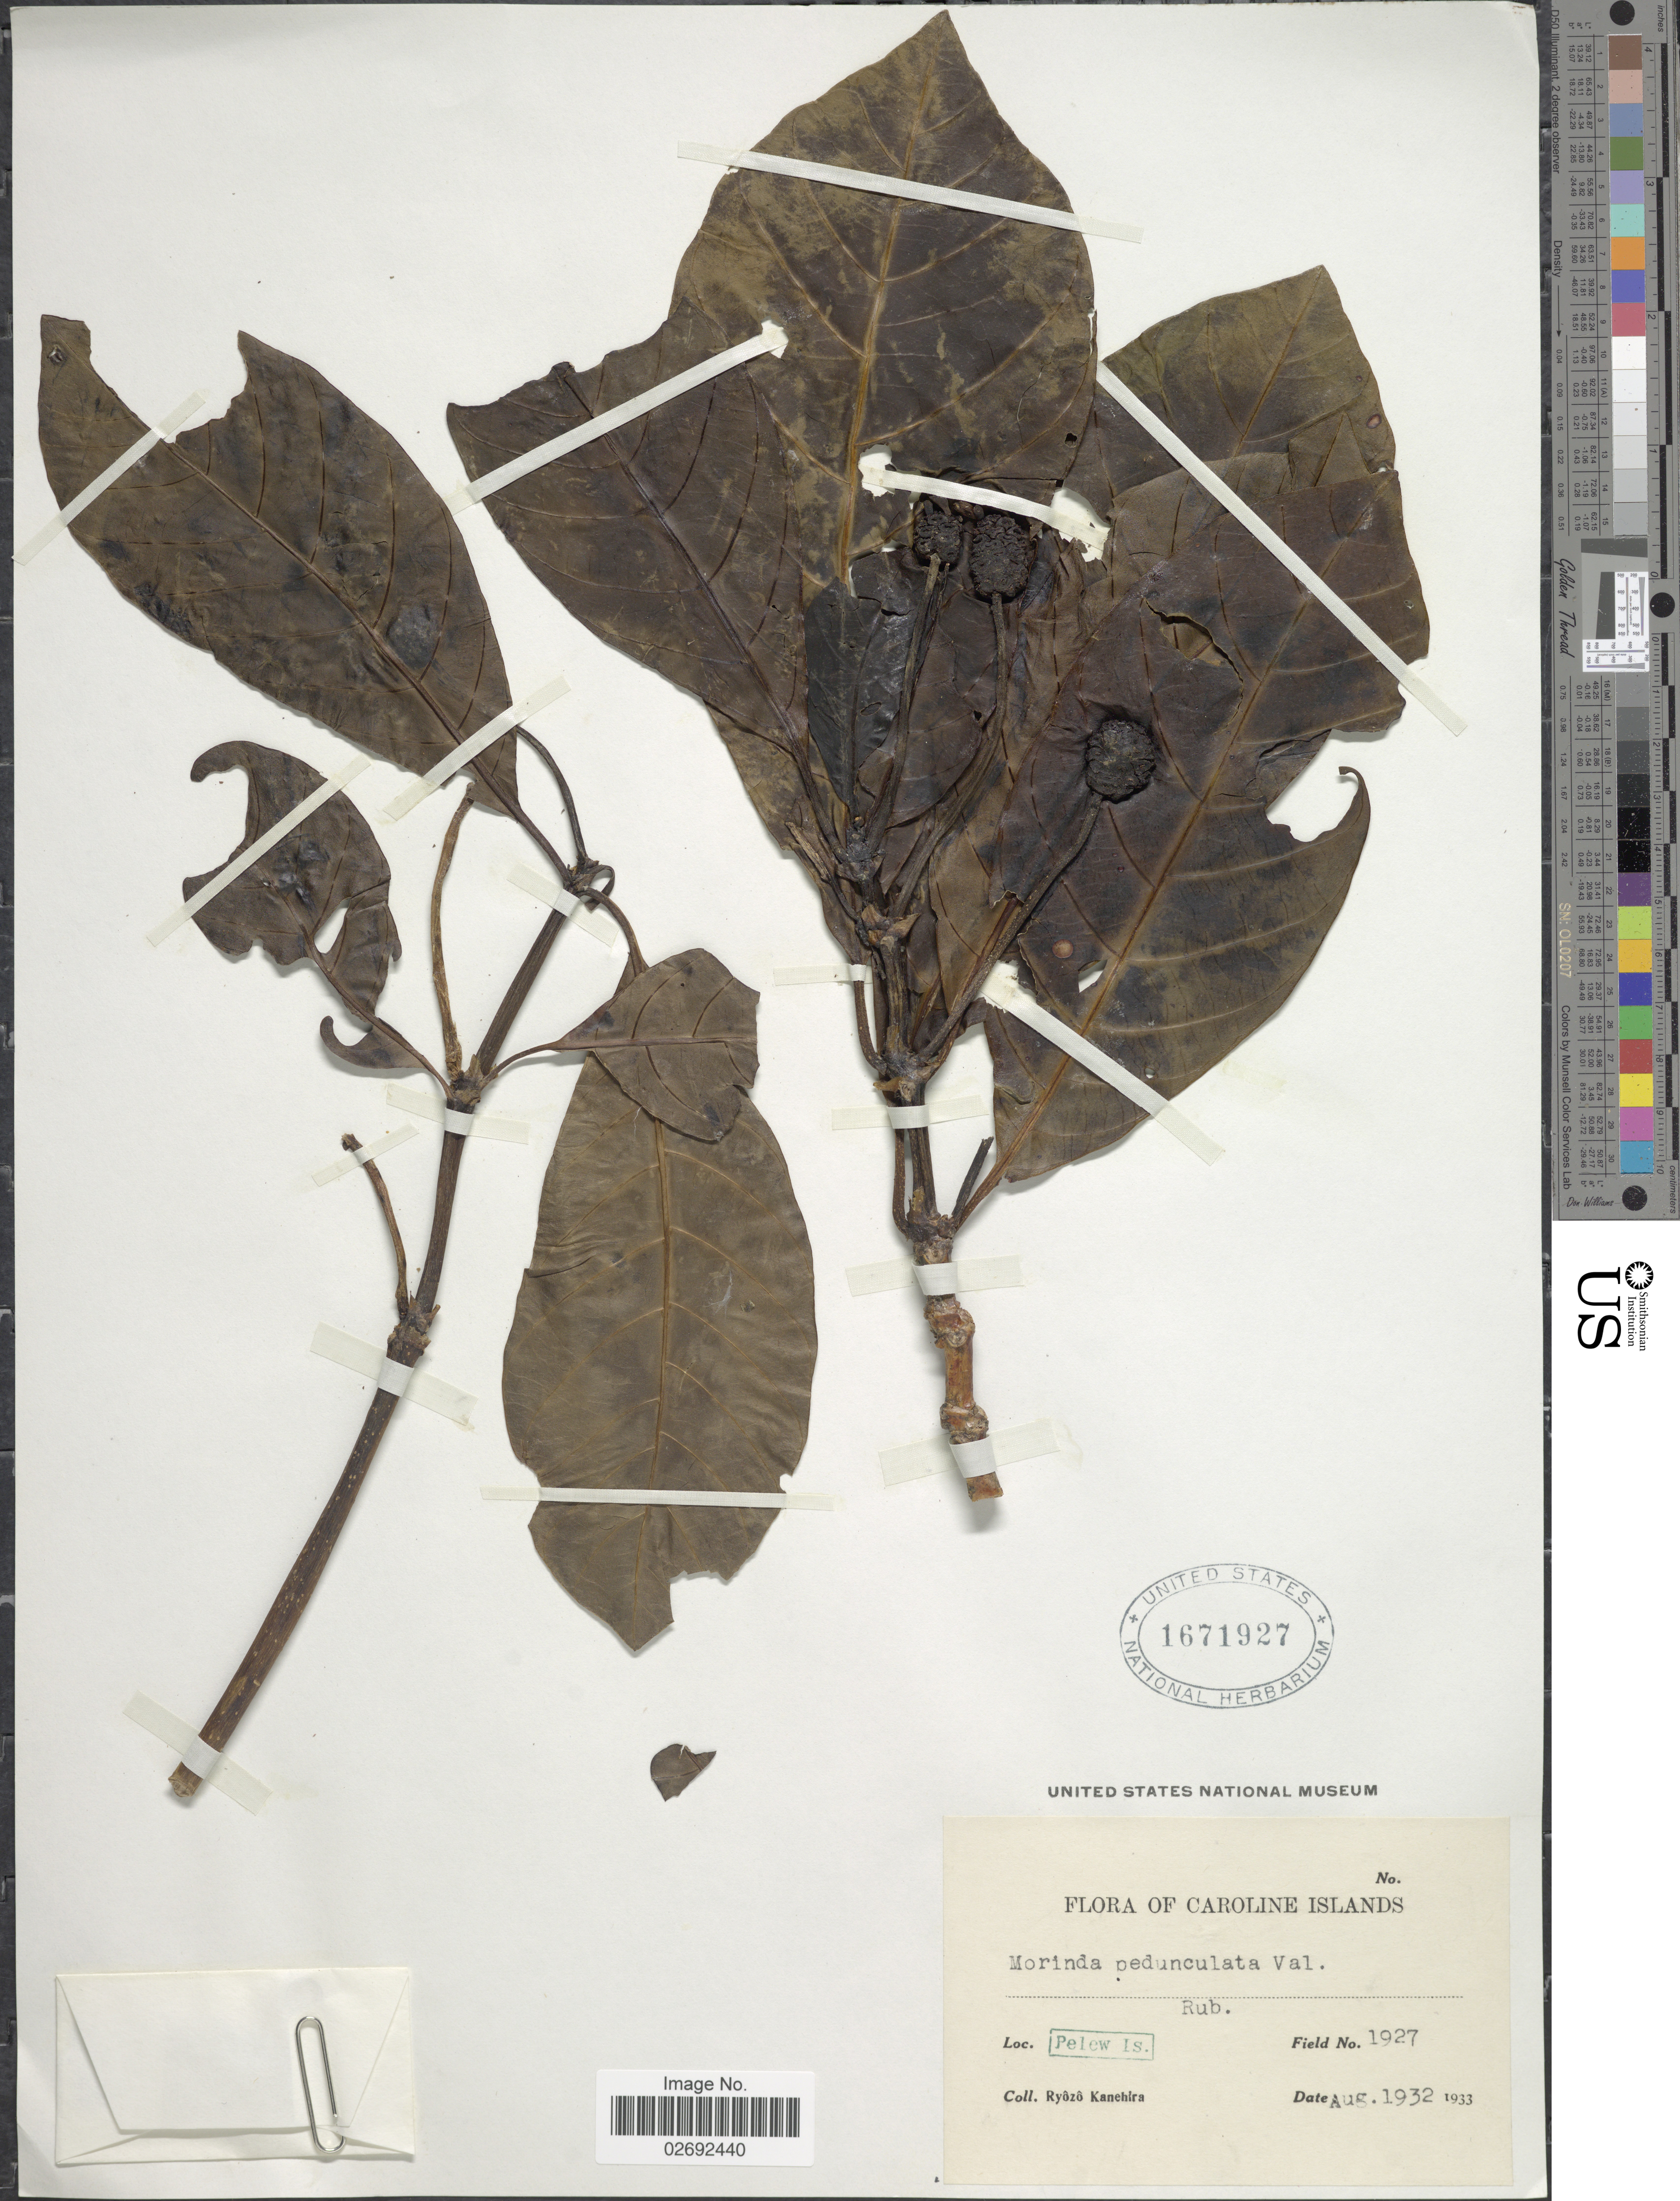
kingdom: Plantae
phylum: Tracheophyta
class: Magnoliopsida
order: Gentianales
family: Rubiaceae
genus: Morinda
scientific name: Morinda pedunculata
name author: Valeton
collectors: R. Kanehira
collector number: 1927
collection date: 1932-08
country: Kiribati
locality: Caroline Islands. Pelew Is.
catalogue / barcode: US 1671927